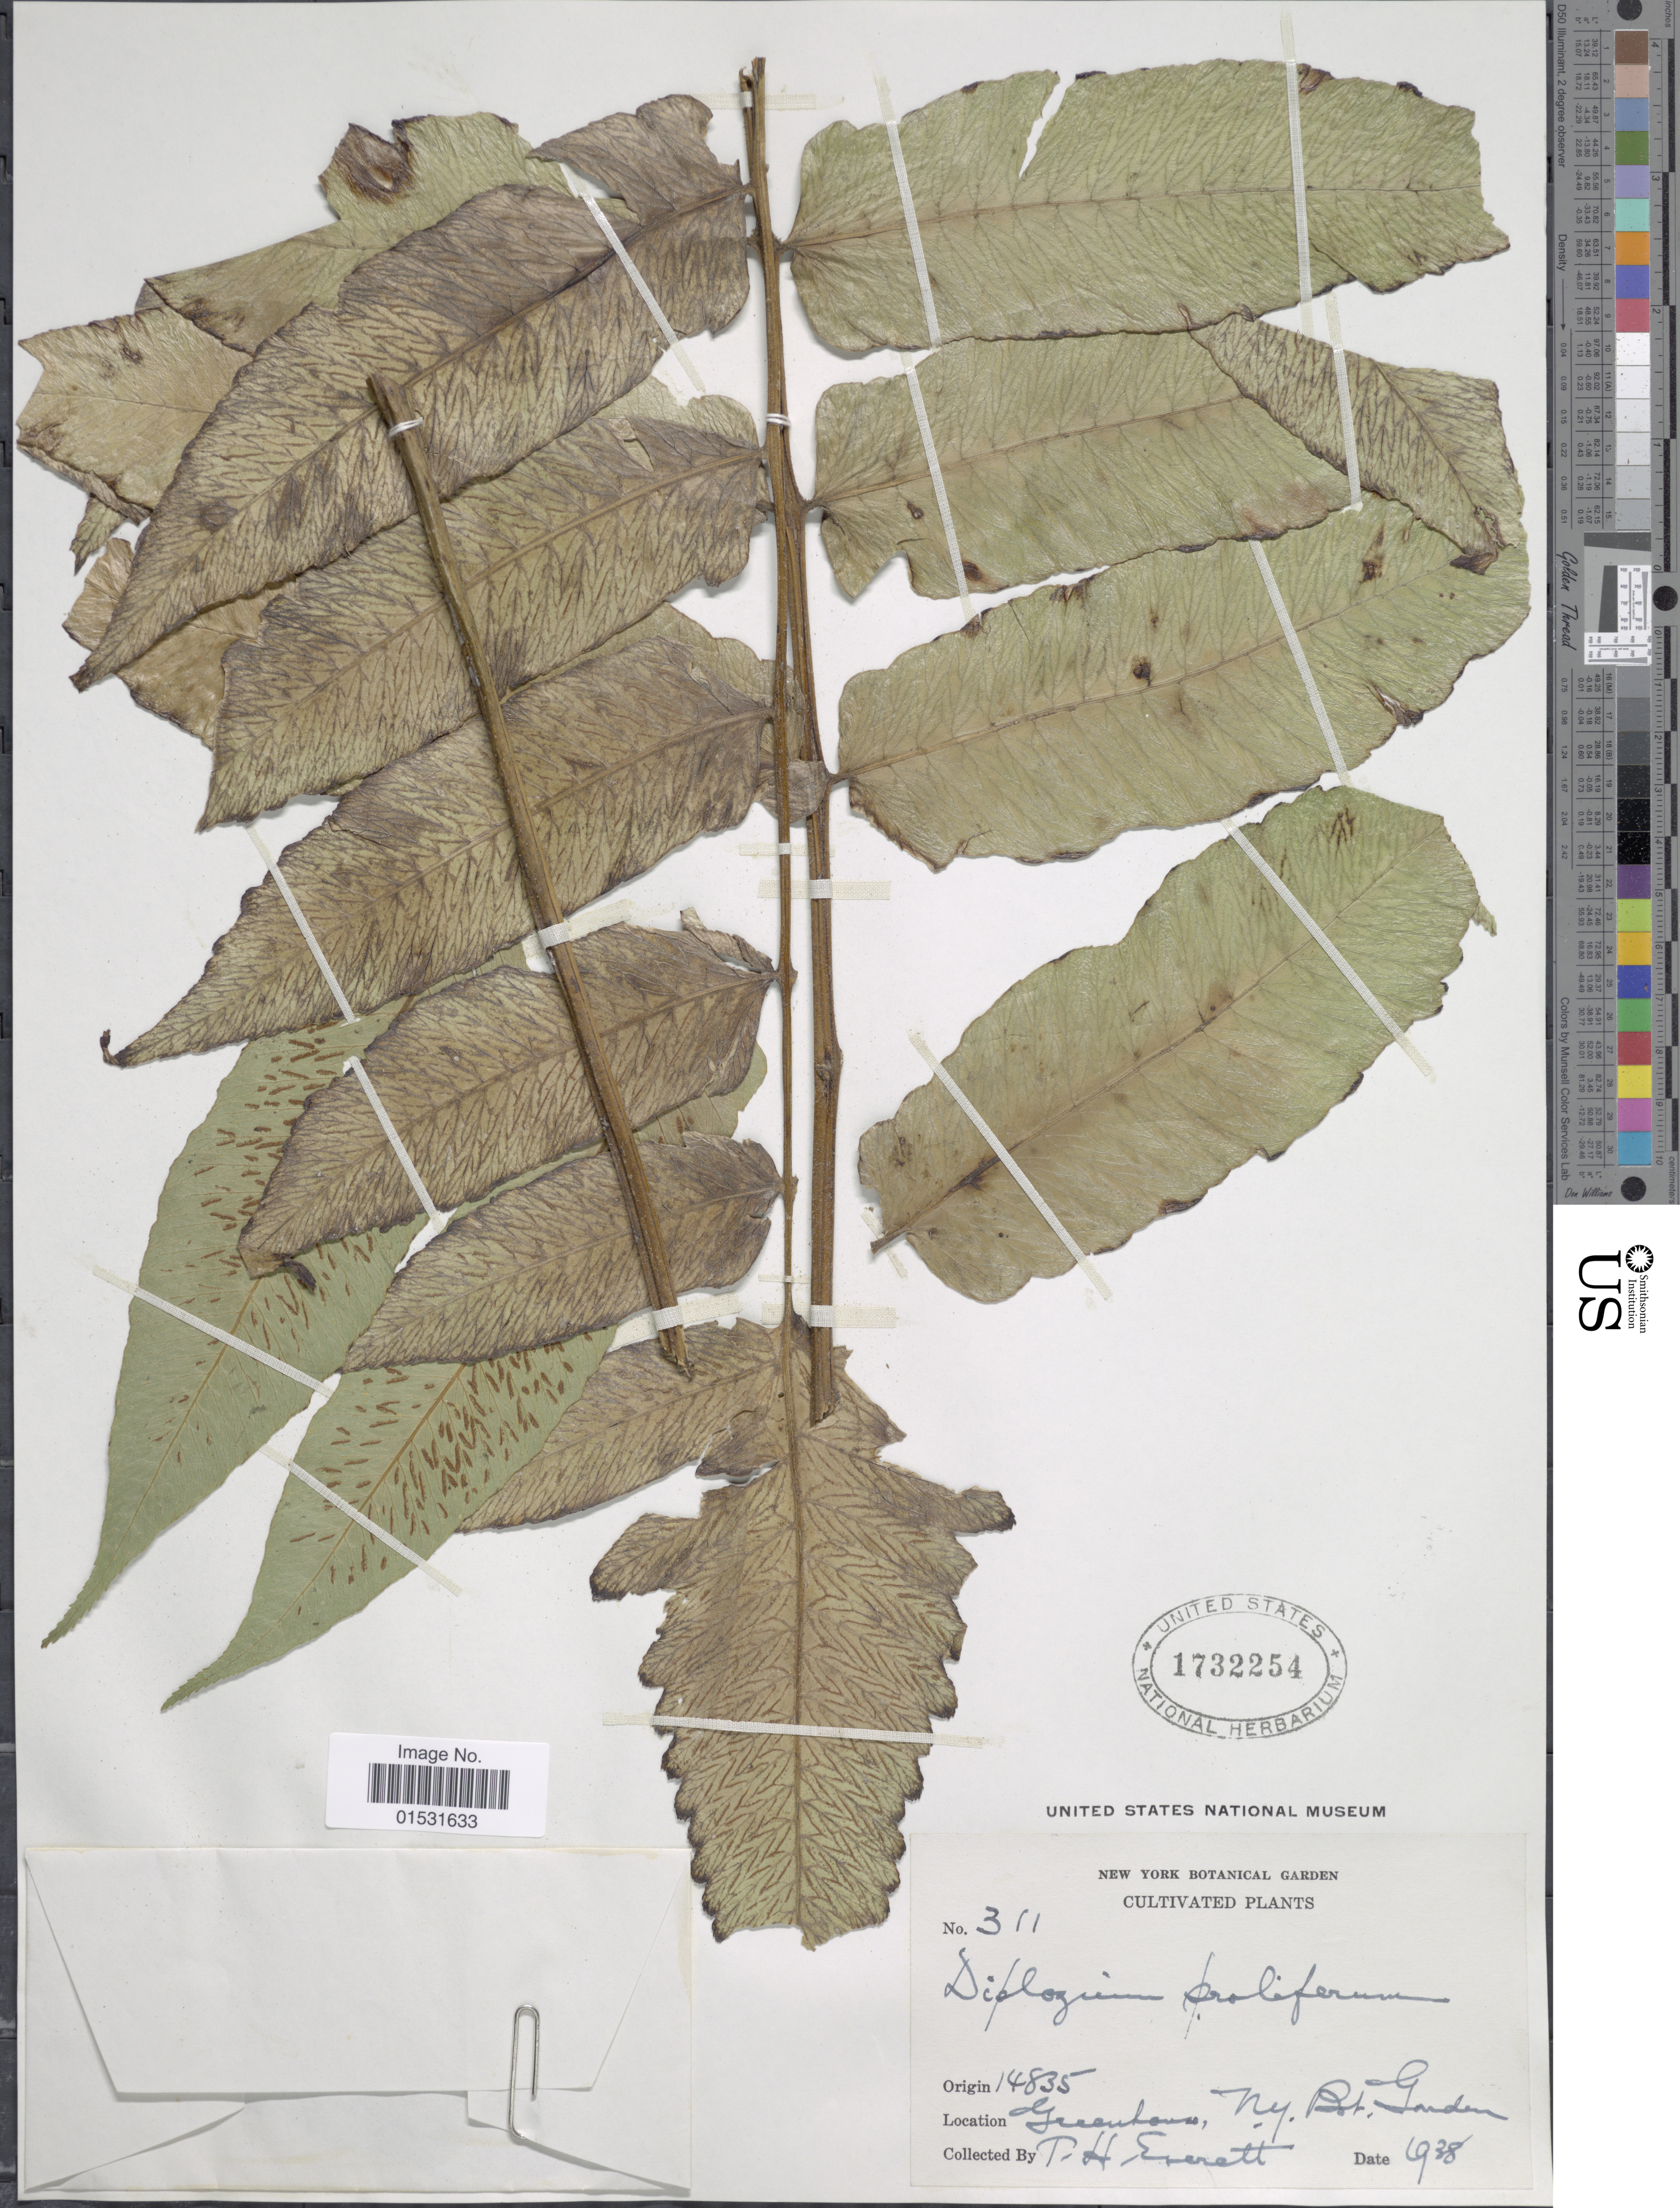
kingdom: Plantae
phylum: Tracheophyta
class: Polypodiopsida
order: Polypodiales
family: Athyriaceae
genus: Diplazium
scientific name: Diplazium proliferum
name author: (Lam.) Thouars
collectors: T. Everett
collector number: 311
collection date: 1938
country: United States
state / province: New York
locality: Origin 14835. Greenhouse, N.Y. Bot. Garden.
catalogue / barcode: US 1732254